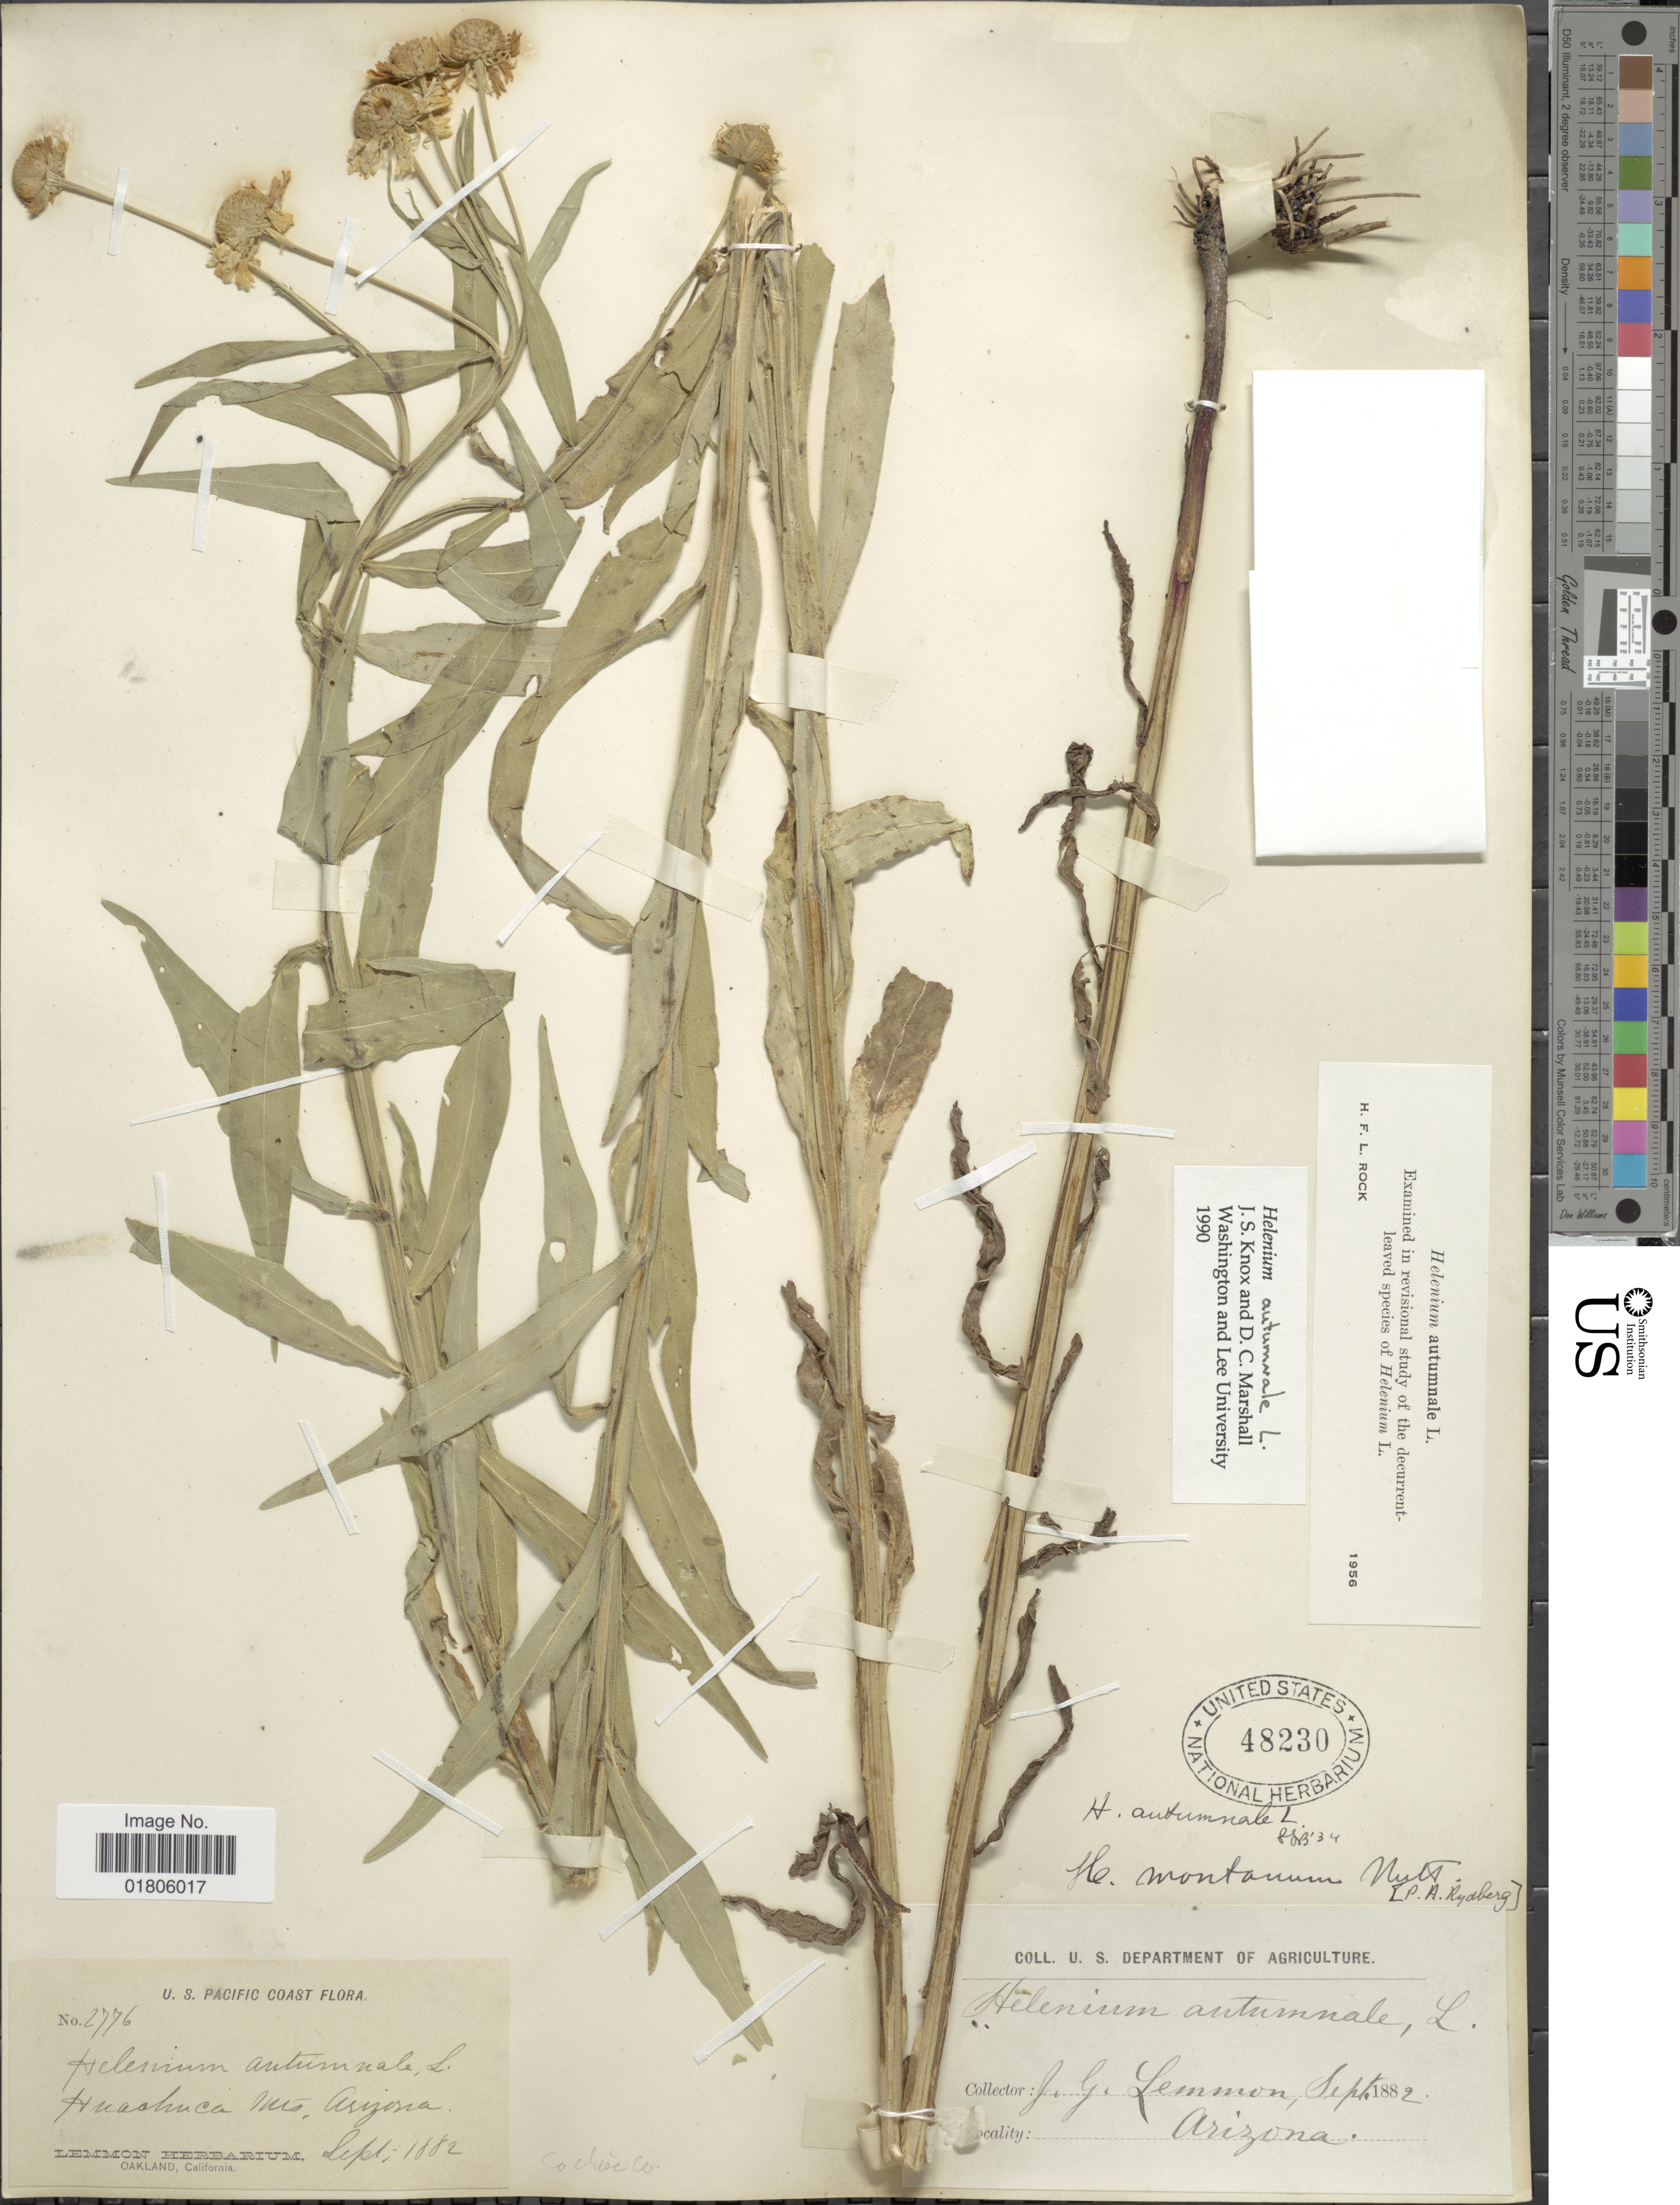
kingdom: Plantae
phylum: Tracheophyta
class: Magnoliopsida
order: Asterales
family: Asteraceae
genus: Helenium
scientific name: Helenium autumnale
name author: L.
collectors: J. Lemmon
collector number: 2776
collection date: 1882-09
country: United States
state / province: Arizona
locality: Huachuca Mts.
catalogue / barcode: US 48230